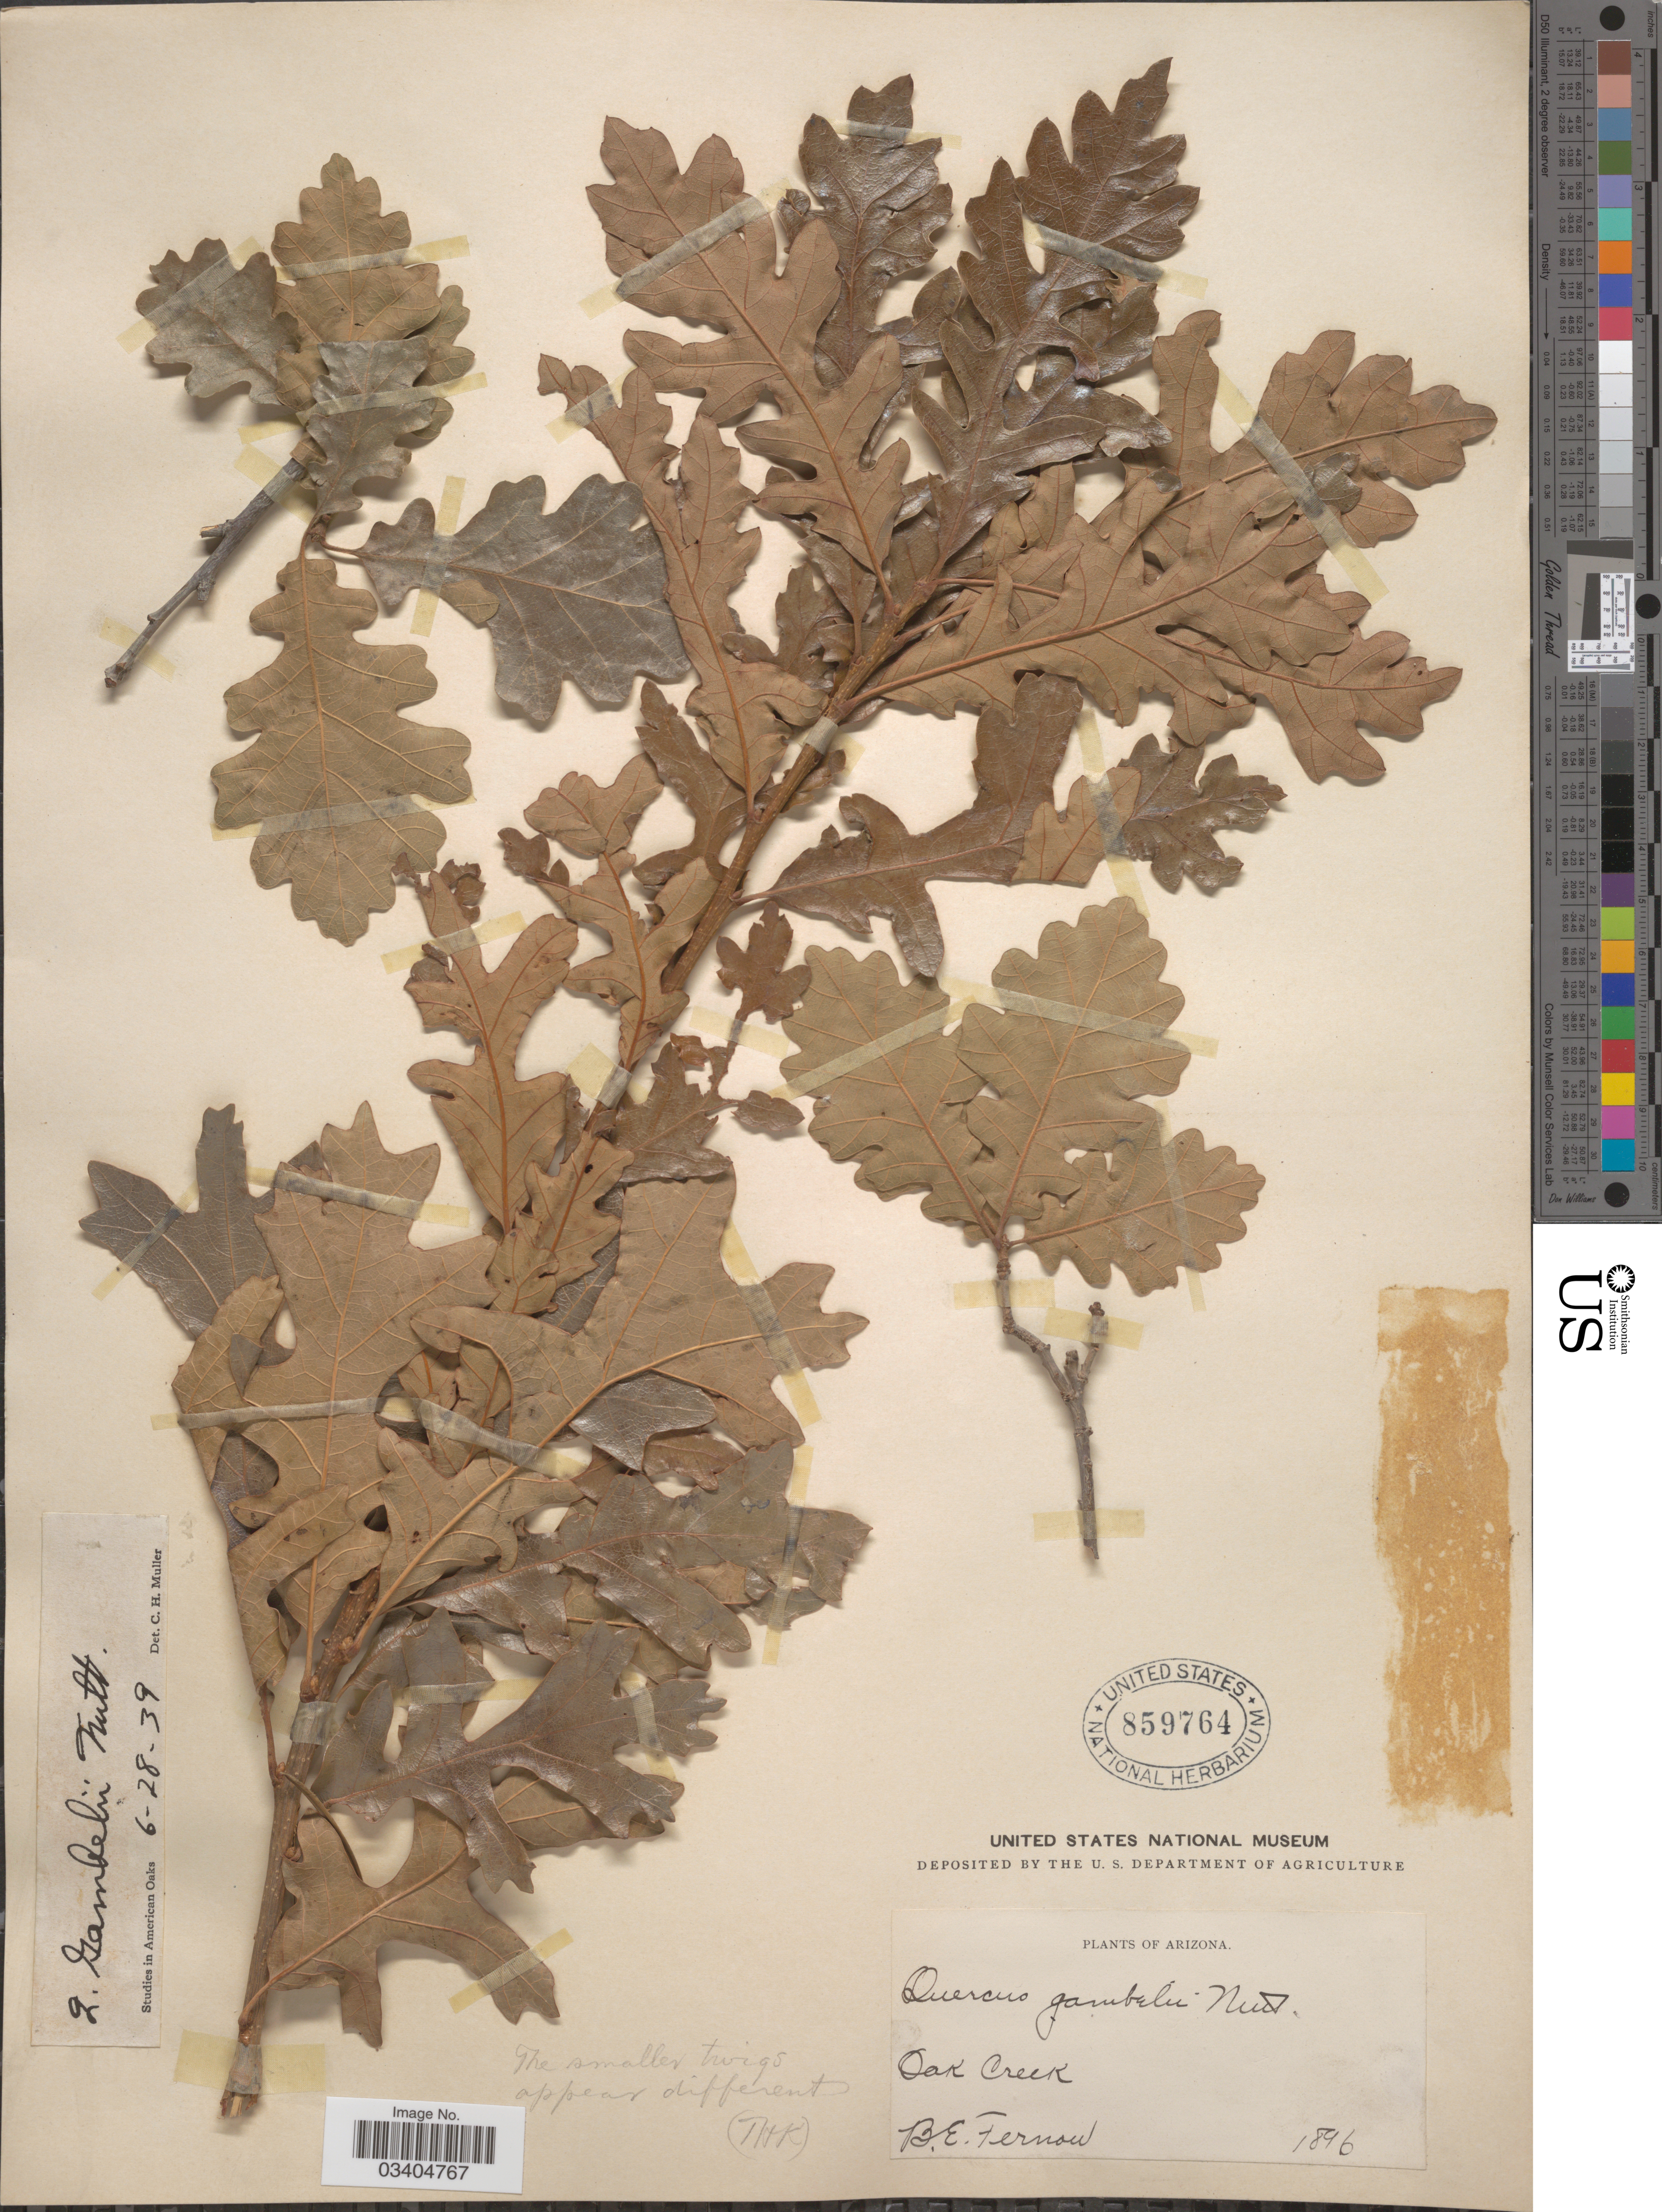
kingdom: Plantae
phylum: Tracheophyta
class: Magnoliopsida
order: Fagales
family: Fagaceae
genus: Quercus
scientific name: Quercus gambelii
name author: Nutt.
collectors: B. Fernow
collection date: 1896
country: United States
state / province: Arizona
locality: Oak Creek.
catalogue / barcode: US 859764